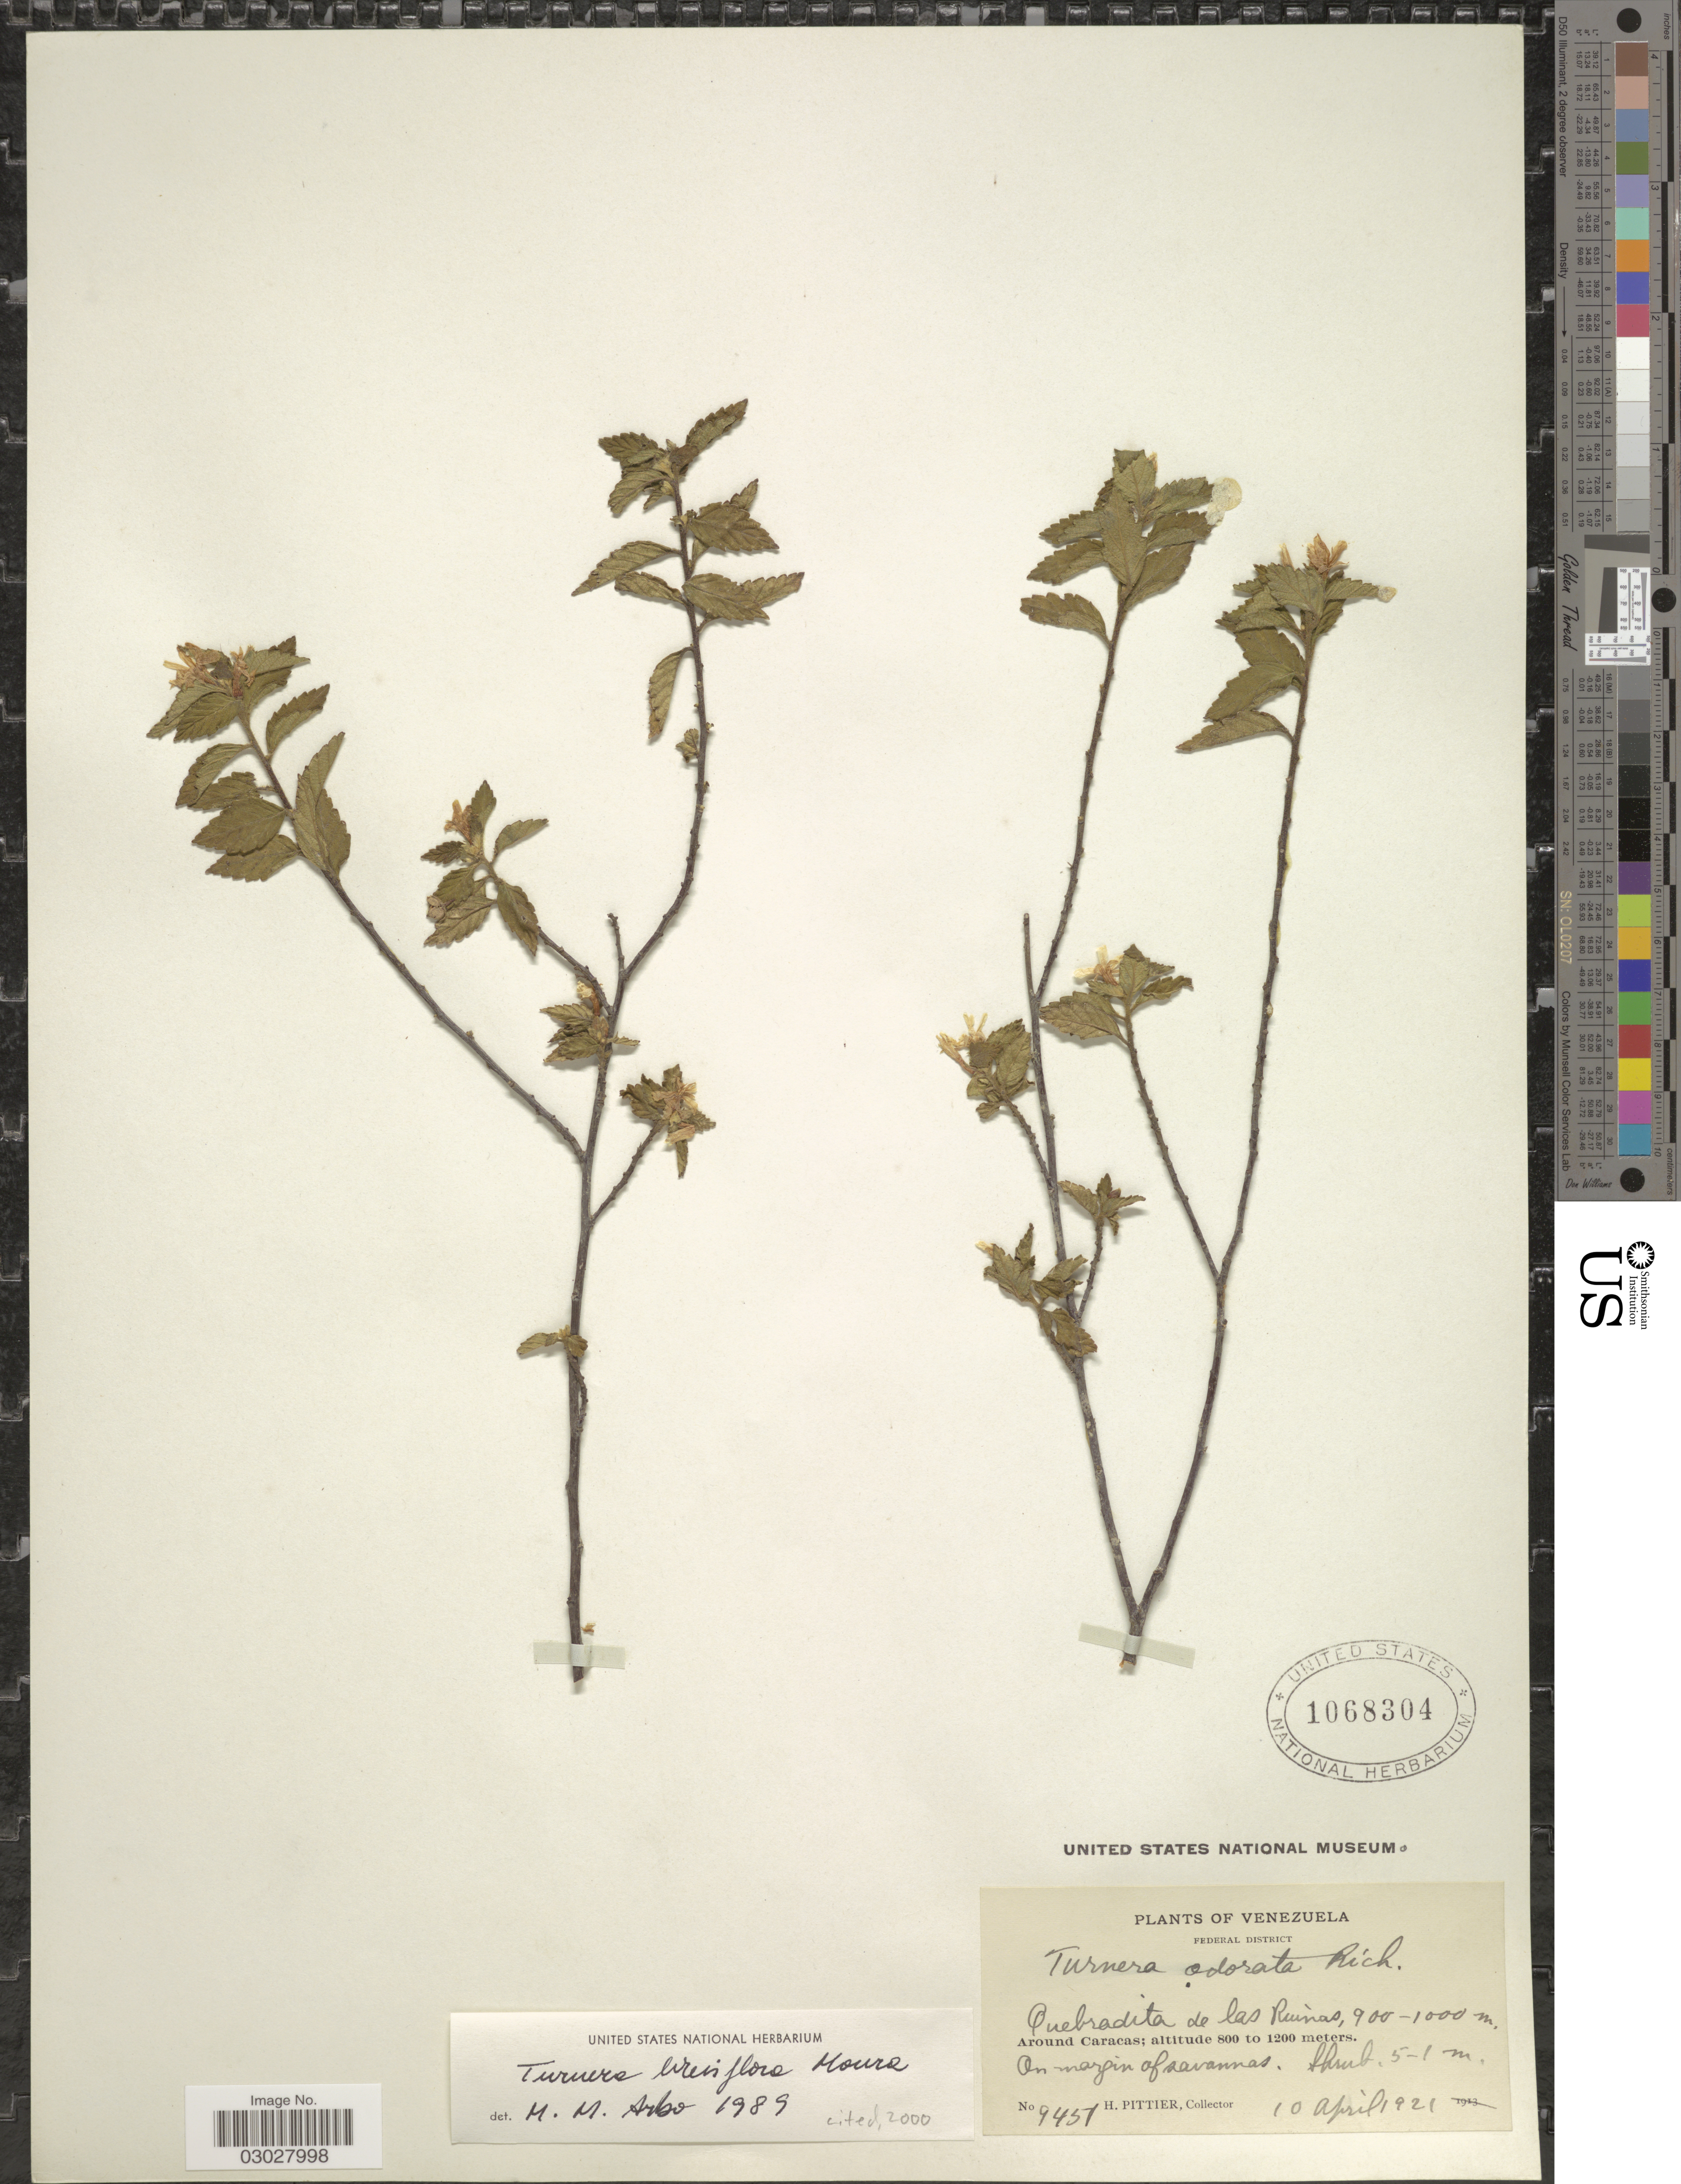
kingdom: Plantae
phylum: Tracheophyta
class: Magnoliopsida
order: Malpighiales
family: Turneraceae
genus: Turnera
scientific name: Turnera breviflora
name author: Moura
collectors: H. F. Pittier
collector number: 9451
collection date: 1921-04-10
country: Paraguay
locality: Federal District. Quebradita de las Ruinas. Around Caracas.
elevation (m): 900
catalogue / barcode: US 1068304